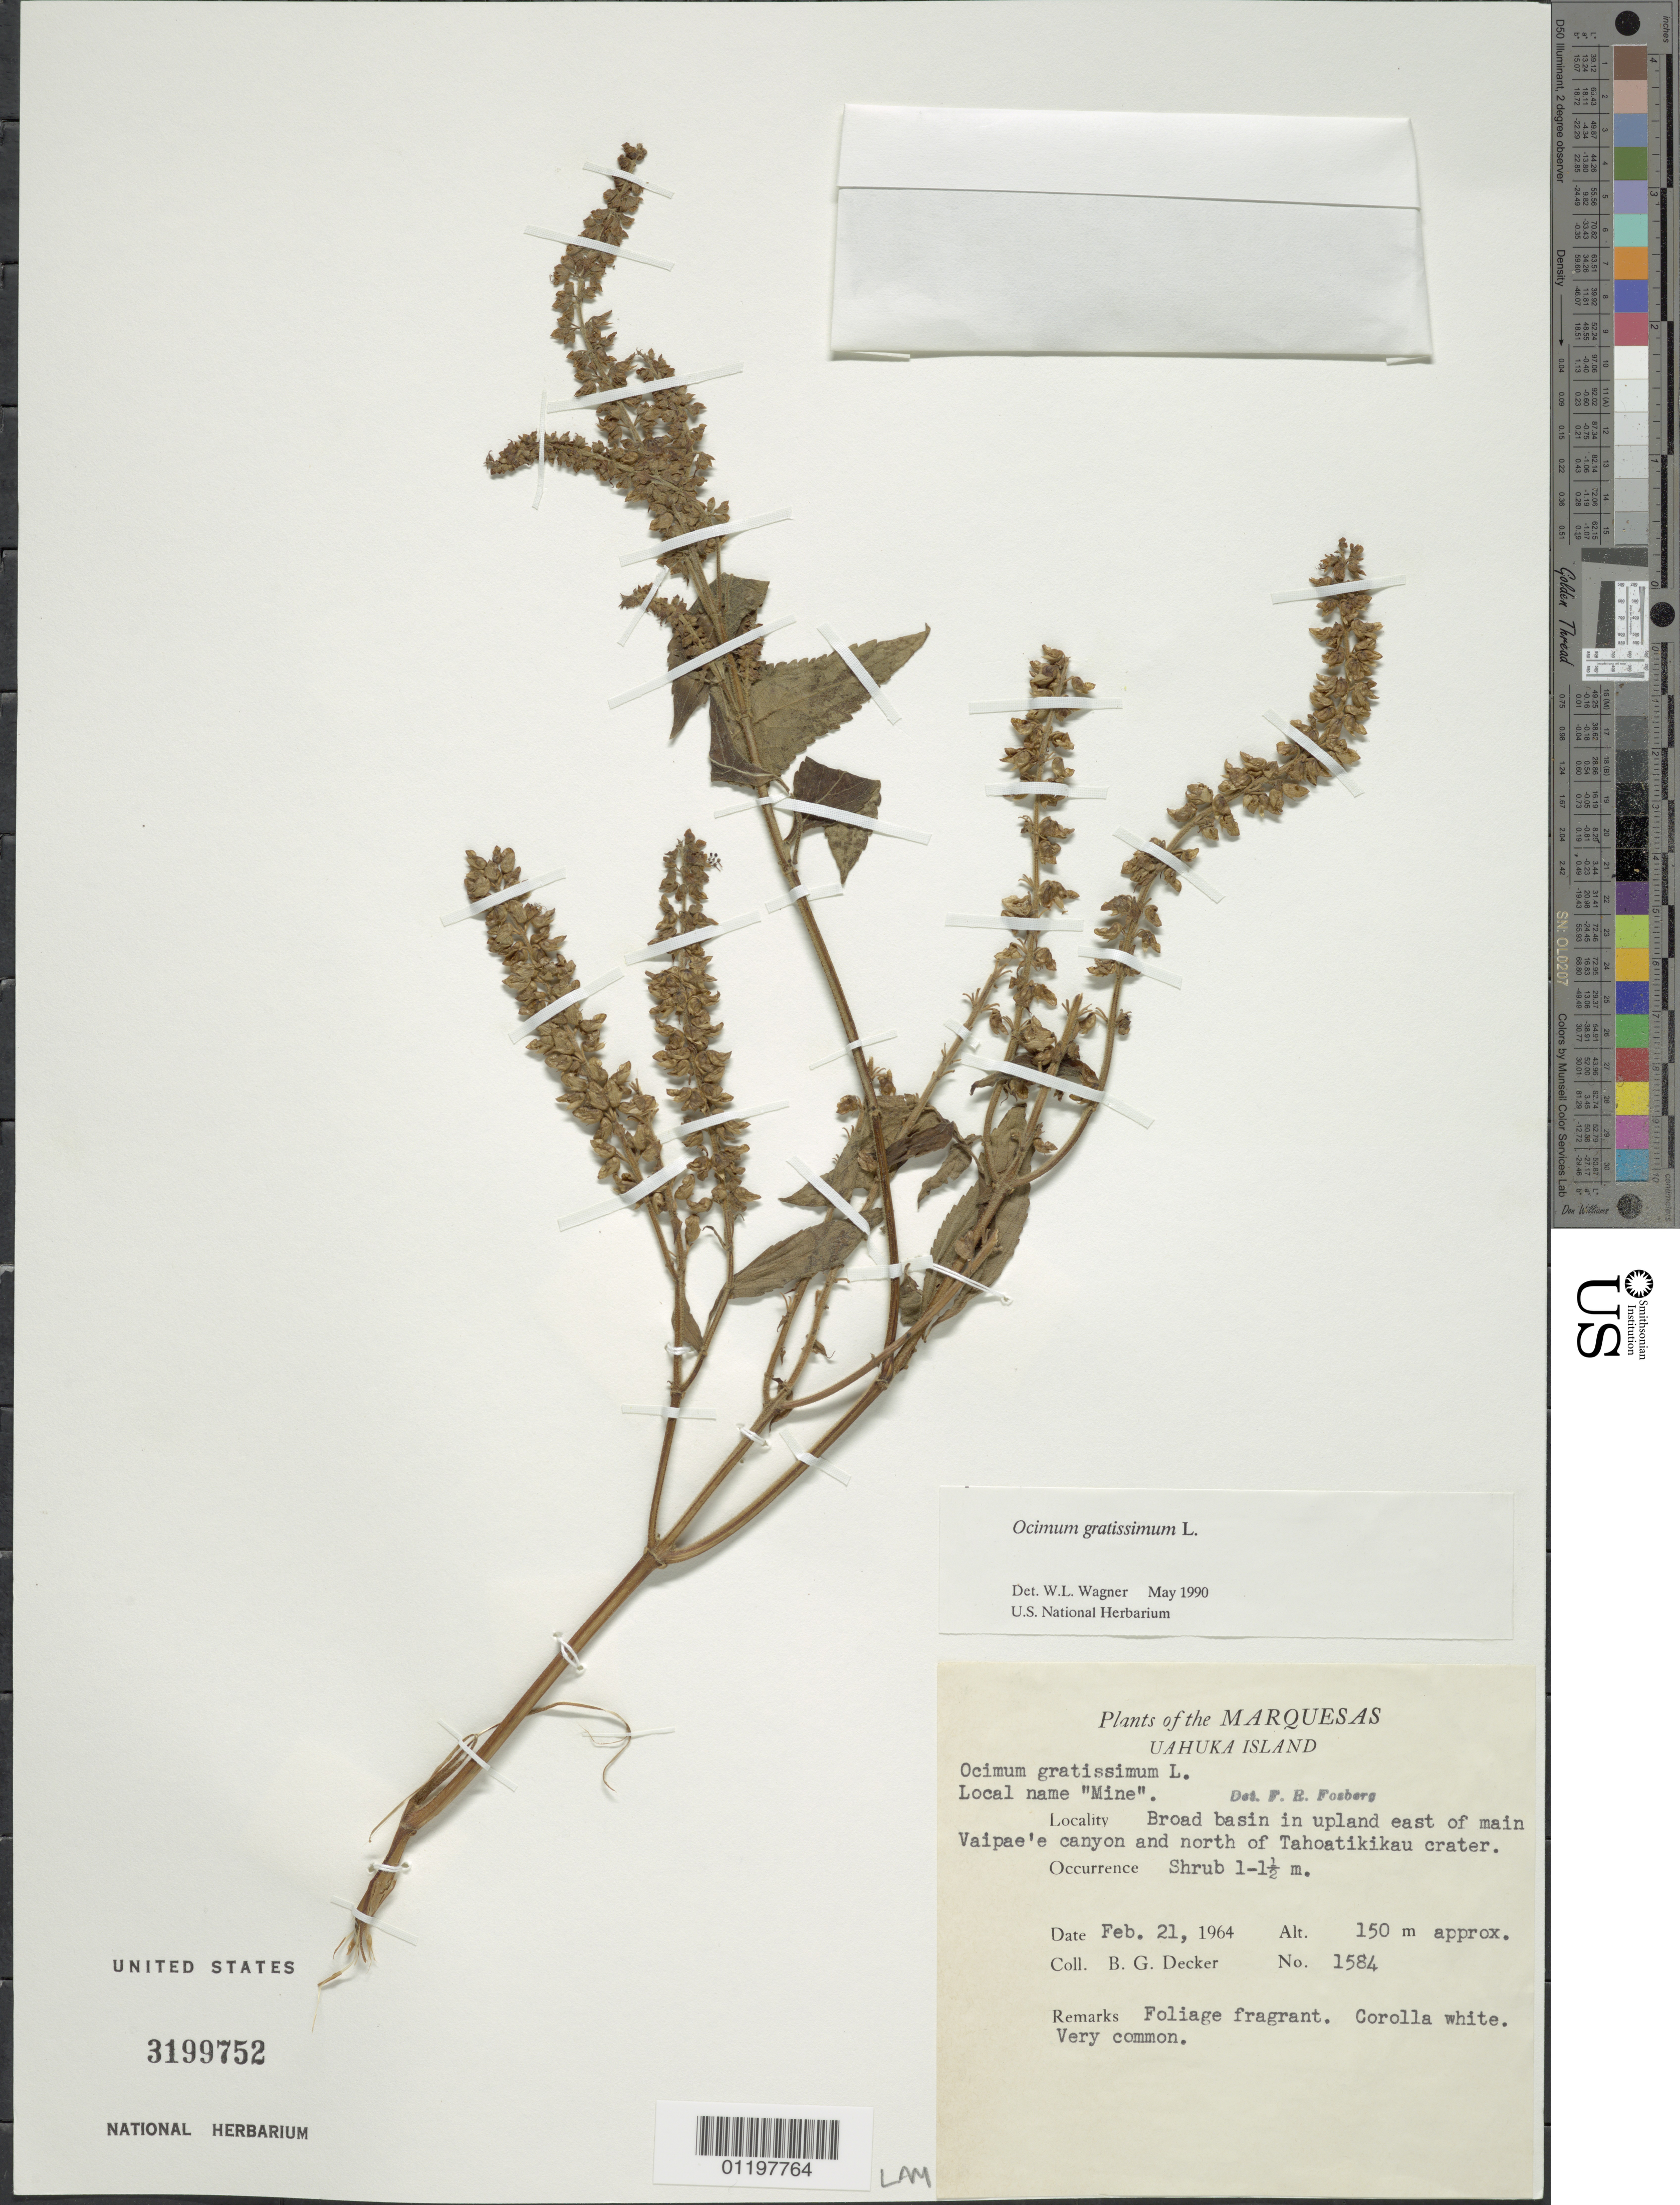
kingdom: Plantae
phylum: Tracheophyta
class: Magnoliopsida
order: Lamiales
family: Lamiaceae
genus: Ocimum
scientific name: Ocimum gratissimum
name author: L.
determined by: Wagner, W. L., (BOT), Smithsonian Institution - National Museum of Natural History (UNITED STATES)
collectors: B. G. Decker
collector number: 1584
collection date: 1964-02-21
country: French Polynesia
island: Ua Huka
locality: broad basin in upland E of main Vaipae'e canyon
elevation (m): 150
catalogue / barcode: US 3199752